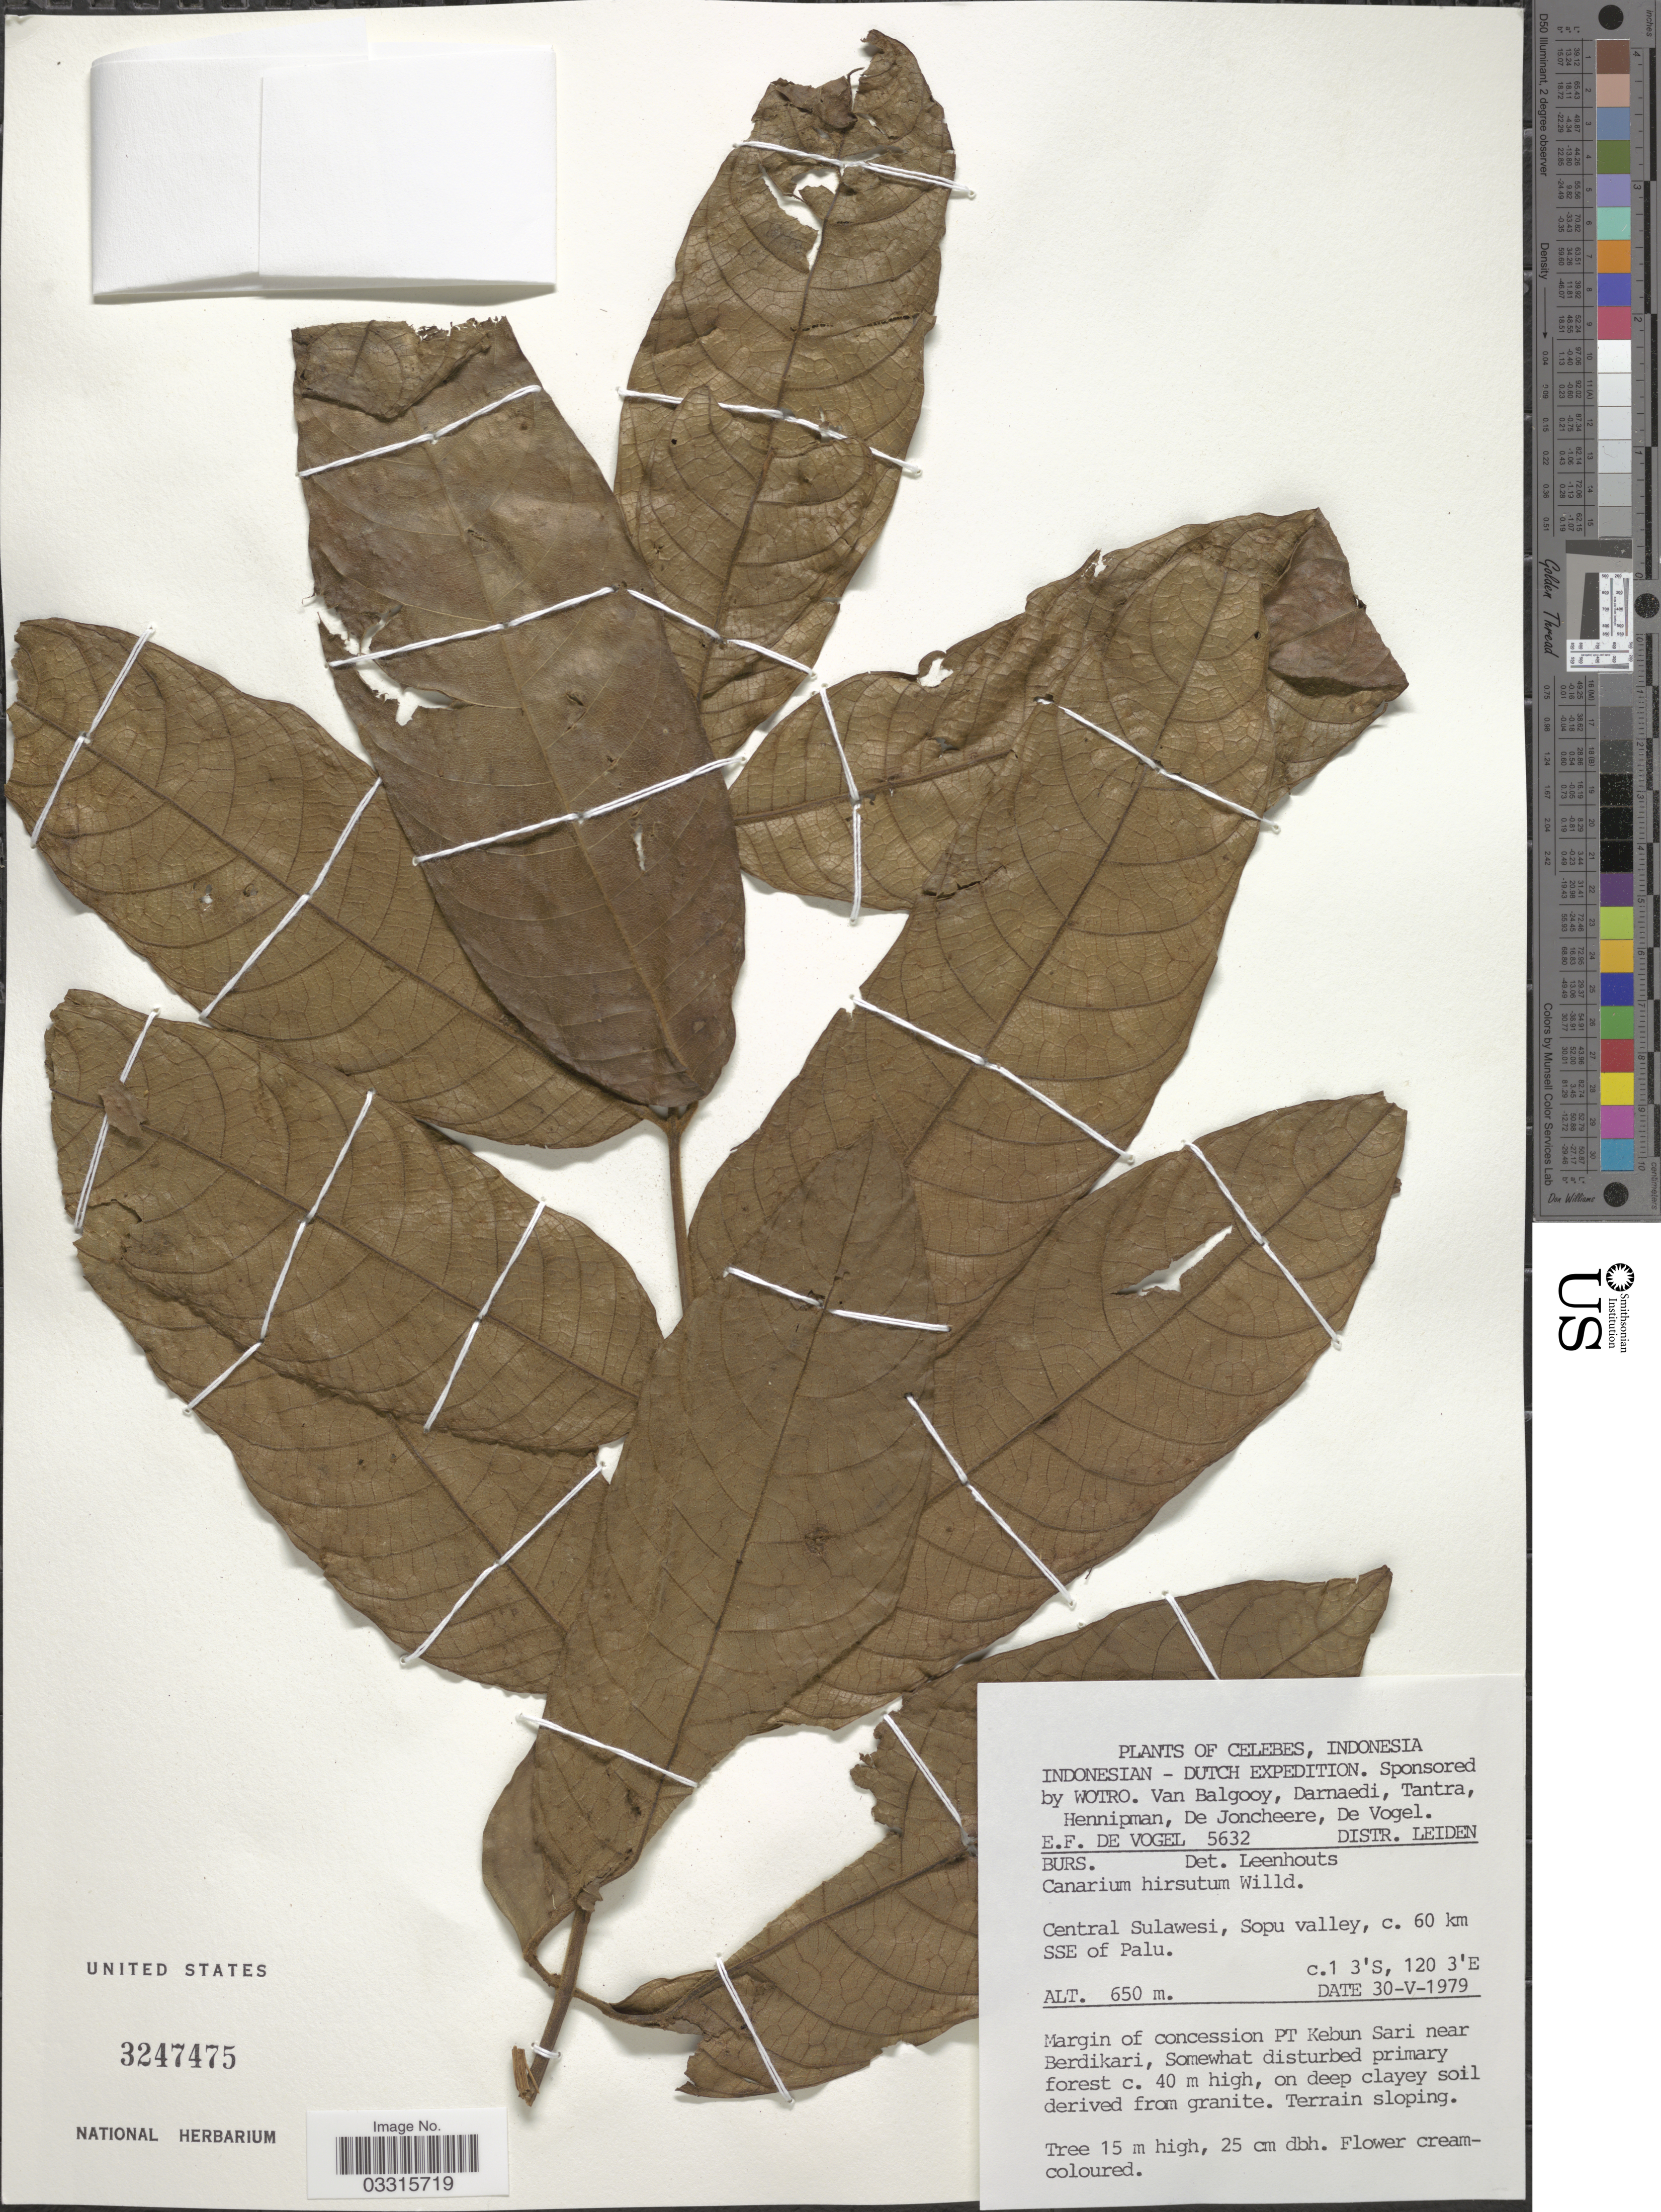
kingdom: Plantae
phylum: Tracheophyta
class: Magnoliopsida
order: Sapindales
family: Burseraceae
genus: Canarium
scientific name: Canarium hirsutum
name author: Willd.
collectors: E. F. de Vogel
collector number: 5632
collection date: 1979-05-30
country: Indonesia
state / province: Sulawesi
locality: Celebes. Central Sulawesi, Sopu valley, c. 60 km SSE of Palu. Margin of concession PT Kebun Sari near Berdikari.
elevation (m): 650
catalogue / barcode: US 3247475